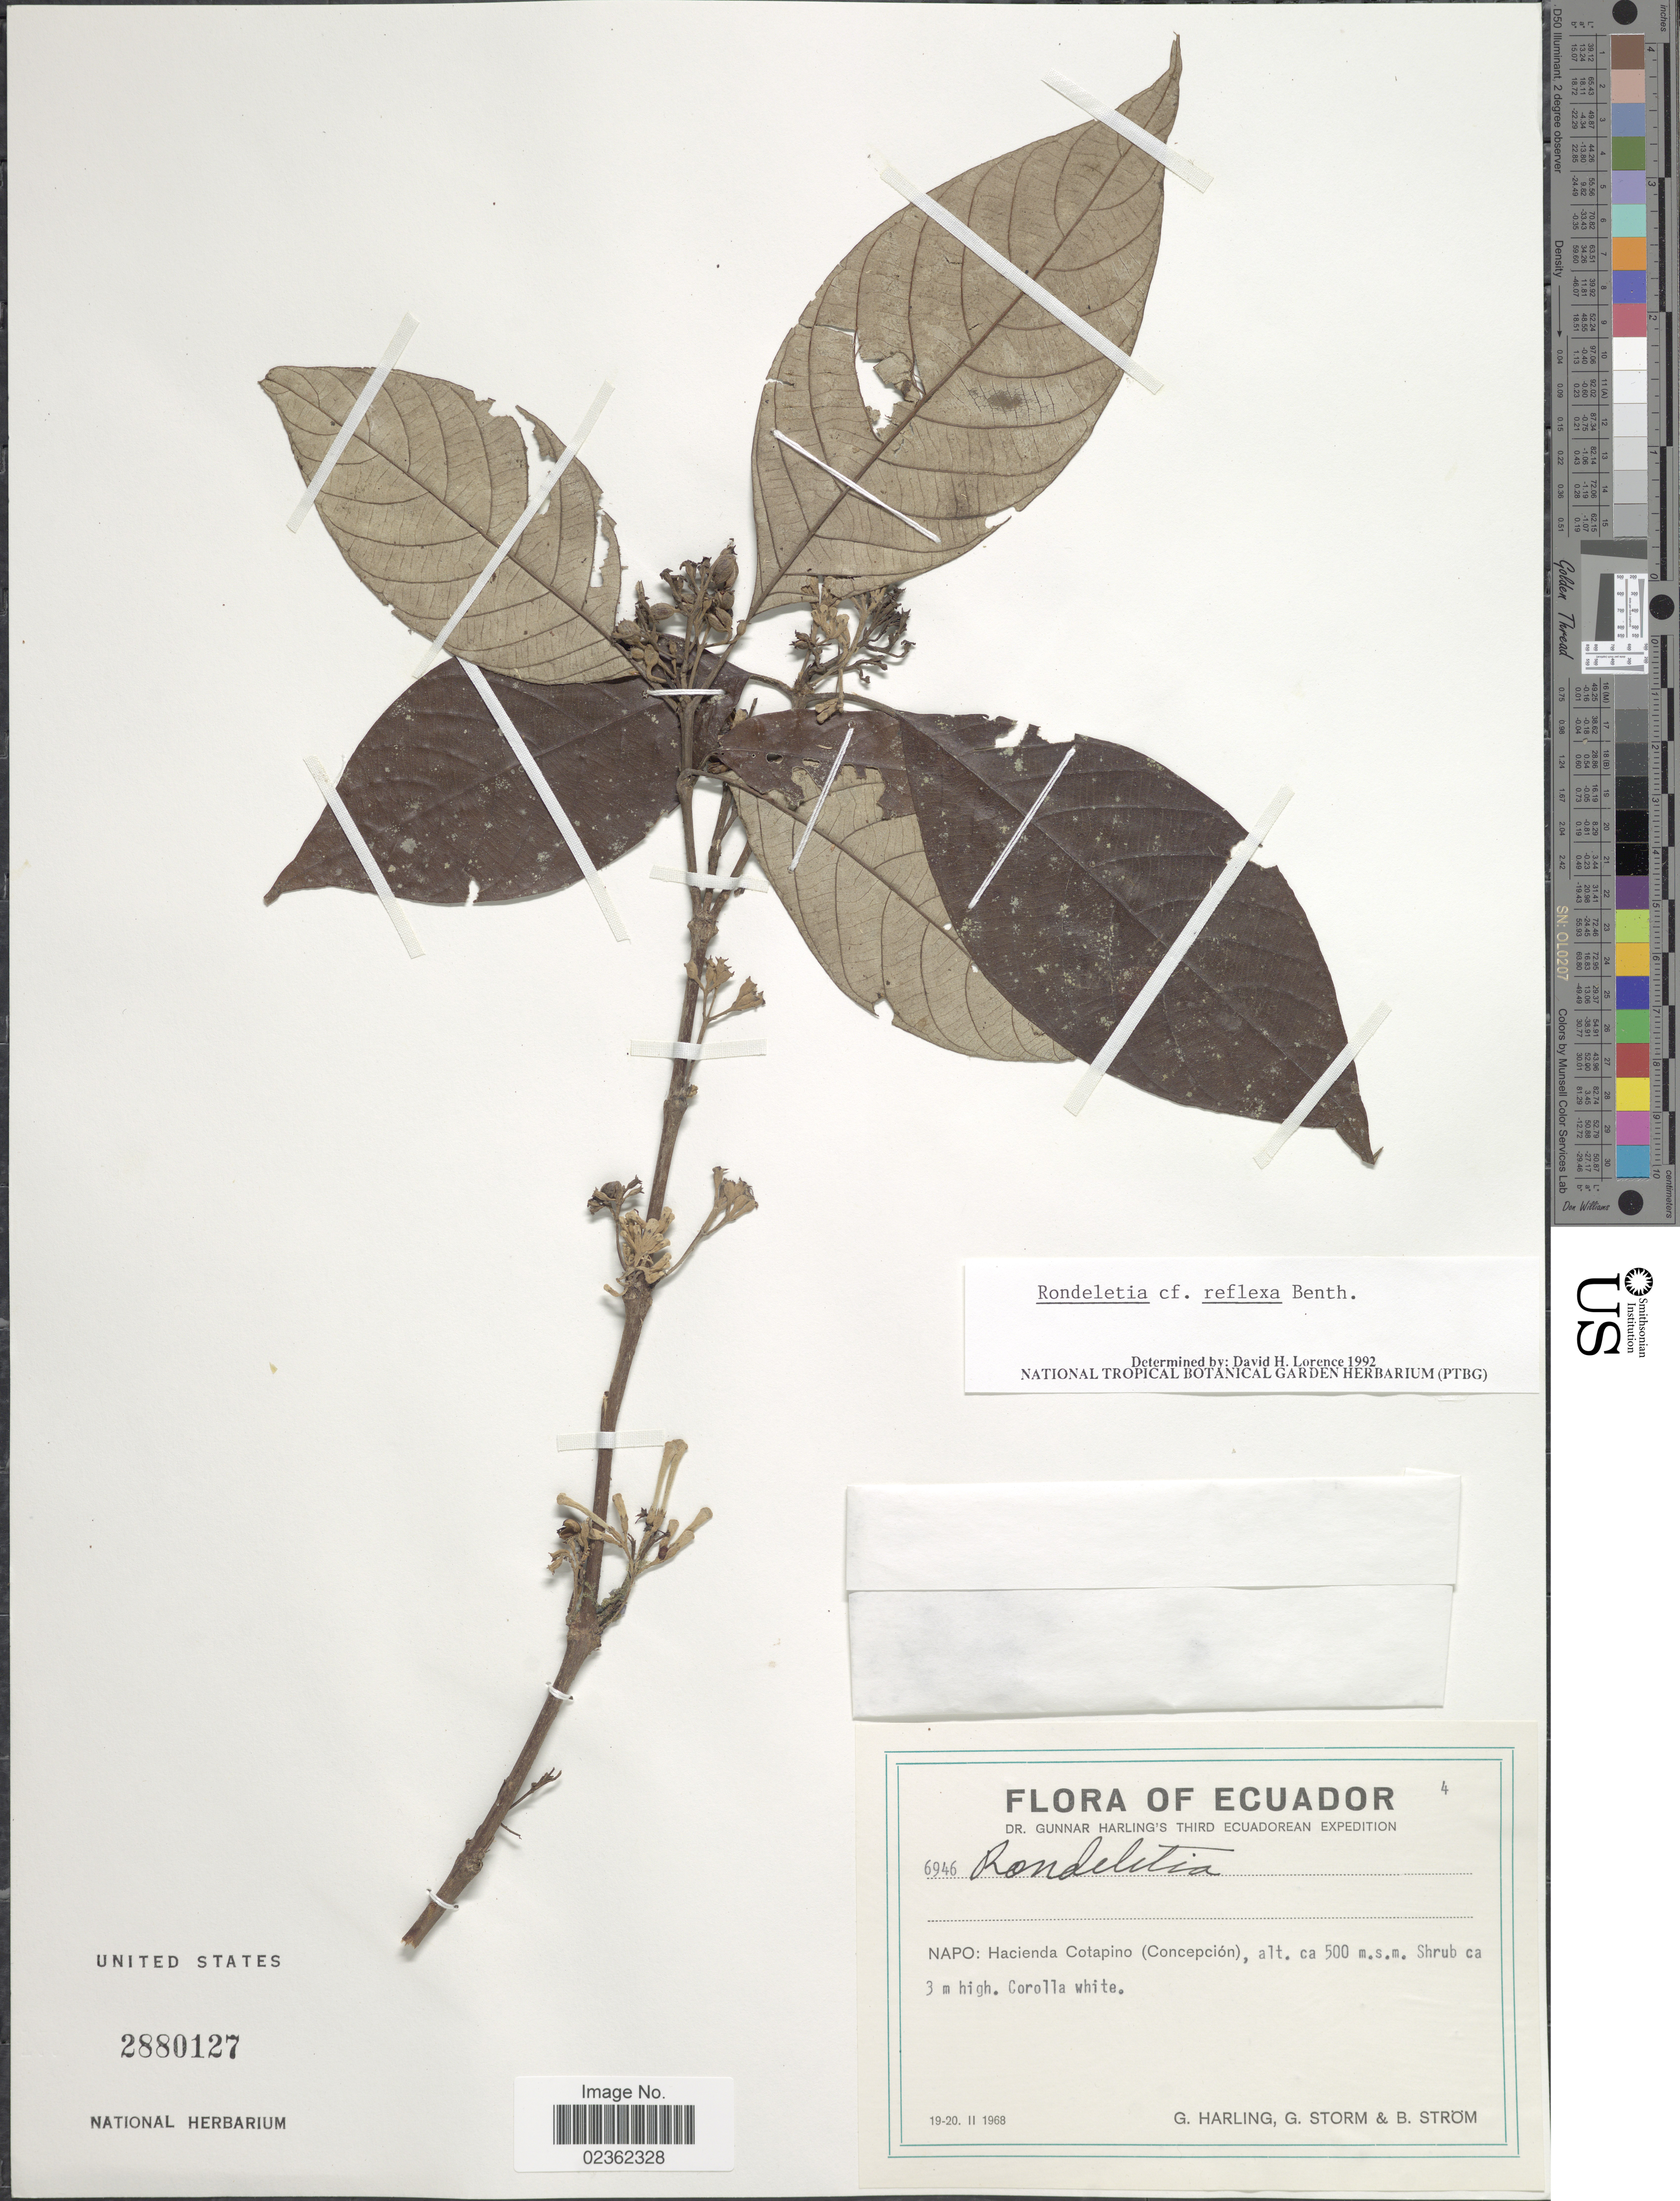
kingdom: Plantae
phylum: Tracheophyta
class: Magnoliopsida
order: Gentianales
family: Rubiaceae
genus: Rondeletia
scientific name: Rondeletia reflexa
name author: Benth.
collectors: G. Harling, G. Storm & B. Strom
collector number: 6946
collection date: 1968-02-19/1968-02-20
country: Ecuador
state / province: Napo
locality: Hacienda Cotapino (Concepcion).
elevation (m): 500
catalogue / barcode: US 2880127